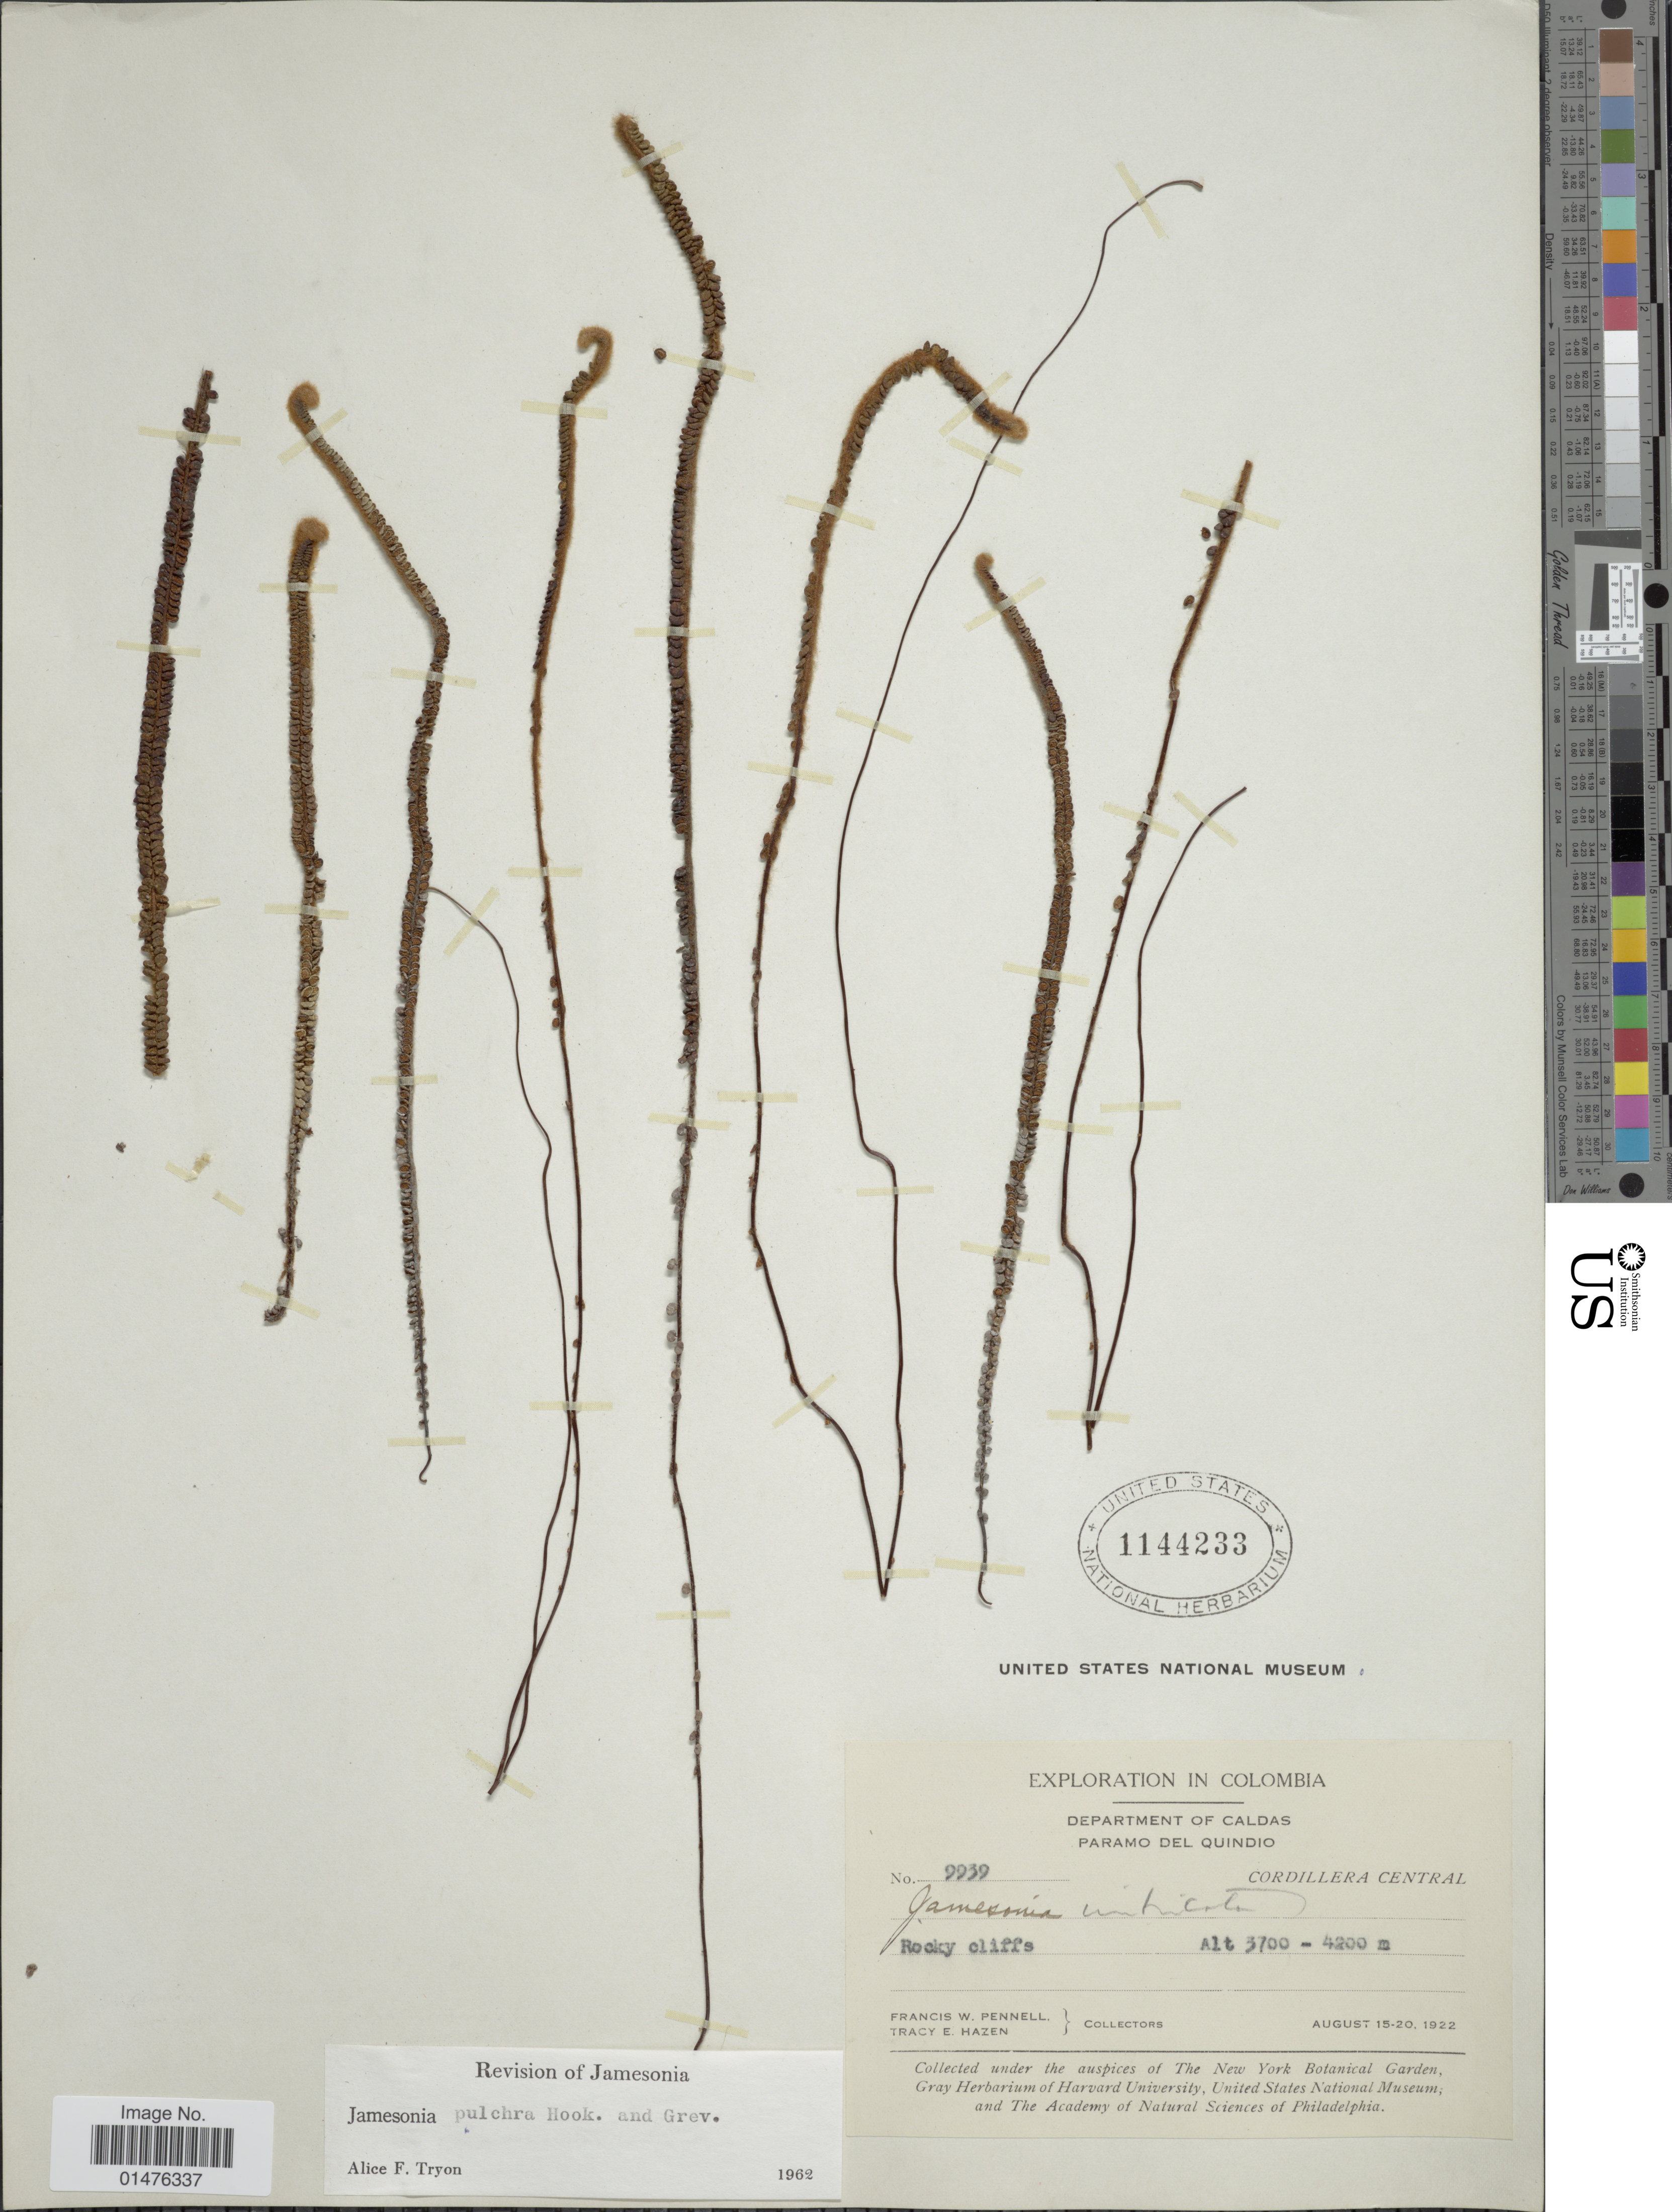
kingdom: Plantae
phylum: Tracheophyta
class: Polypodiopsida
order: Polypodiales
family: Pteridaceae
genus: Jamesonia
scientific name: Jamesonia pulchra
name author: Hook. & Grev.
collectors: F. W. Pennell & T. E. Hazen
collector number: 9939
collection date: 1922-08-15/1922-08-20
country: Colombia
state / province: Caldas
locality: Department of Caldas Paramo del Quindo, Cordillera Central, Rocky cliffs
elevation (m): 3700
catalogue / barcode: US 1144233